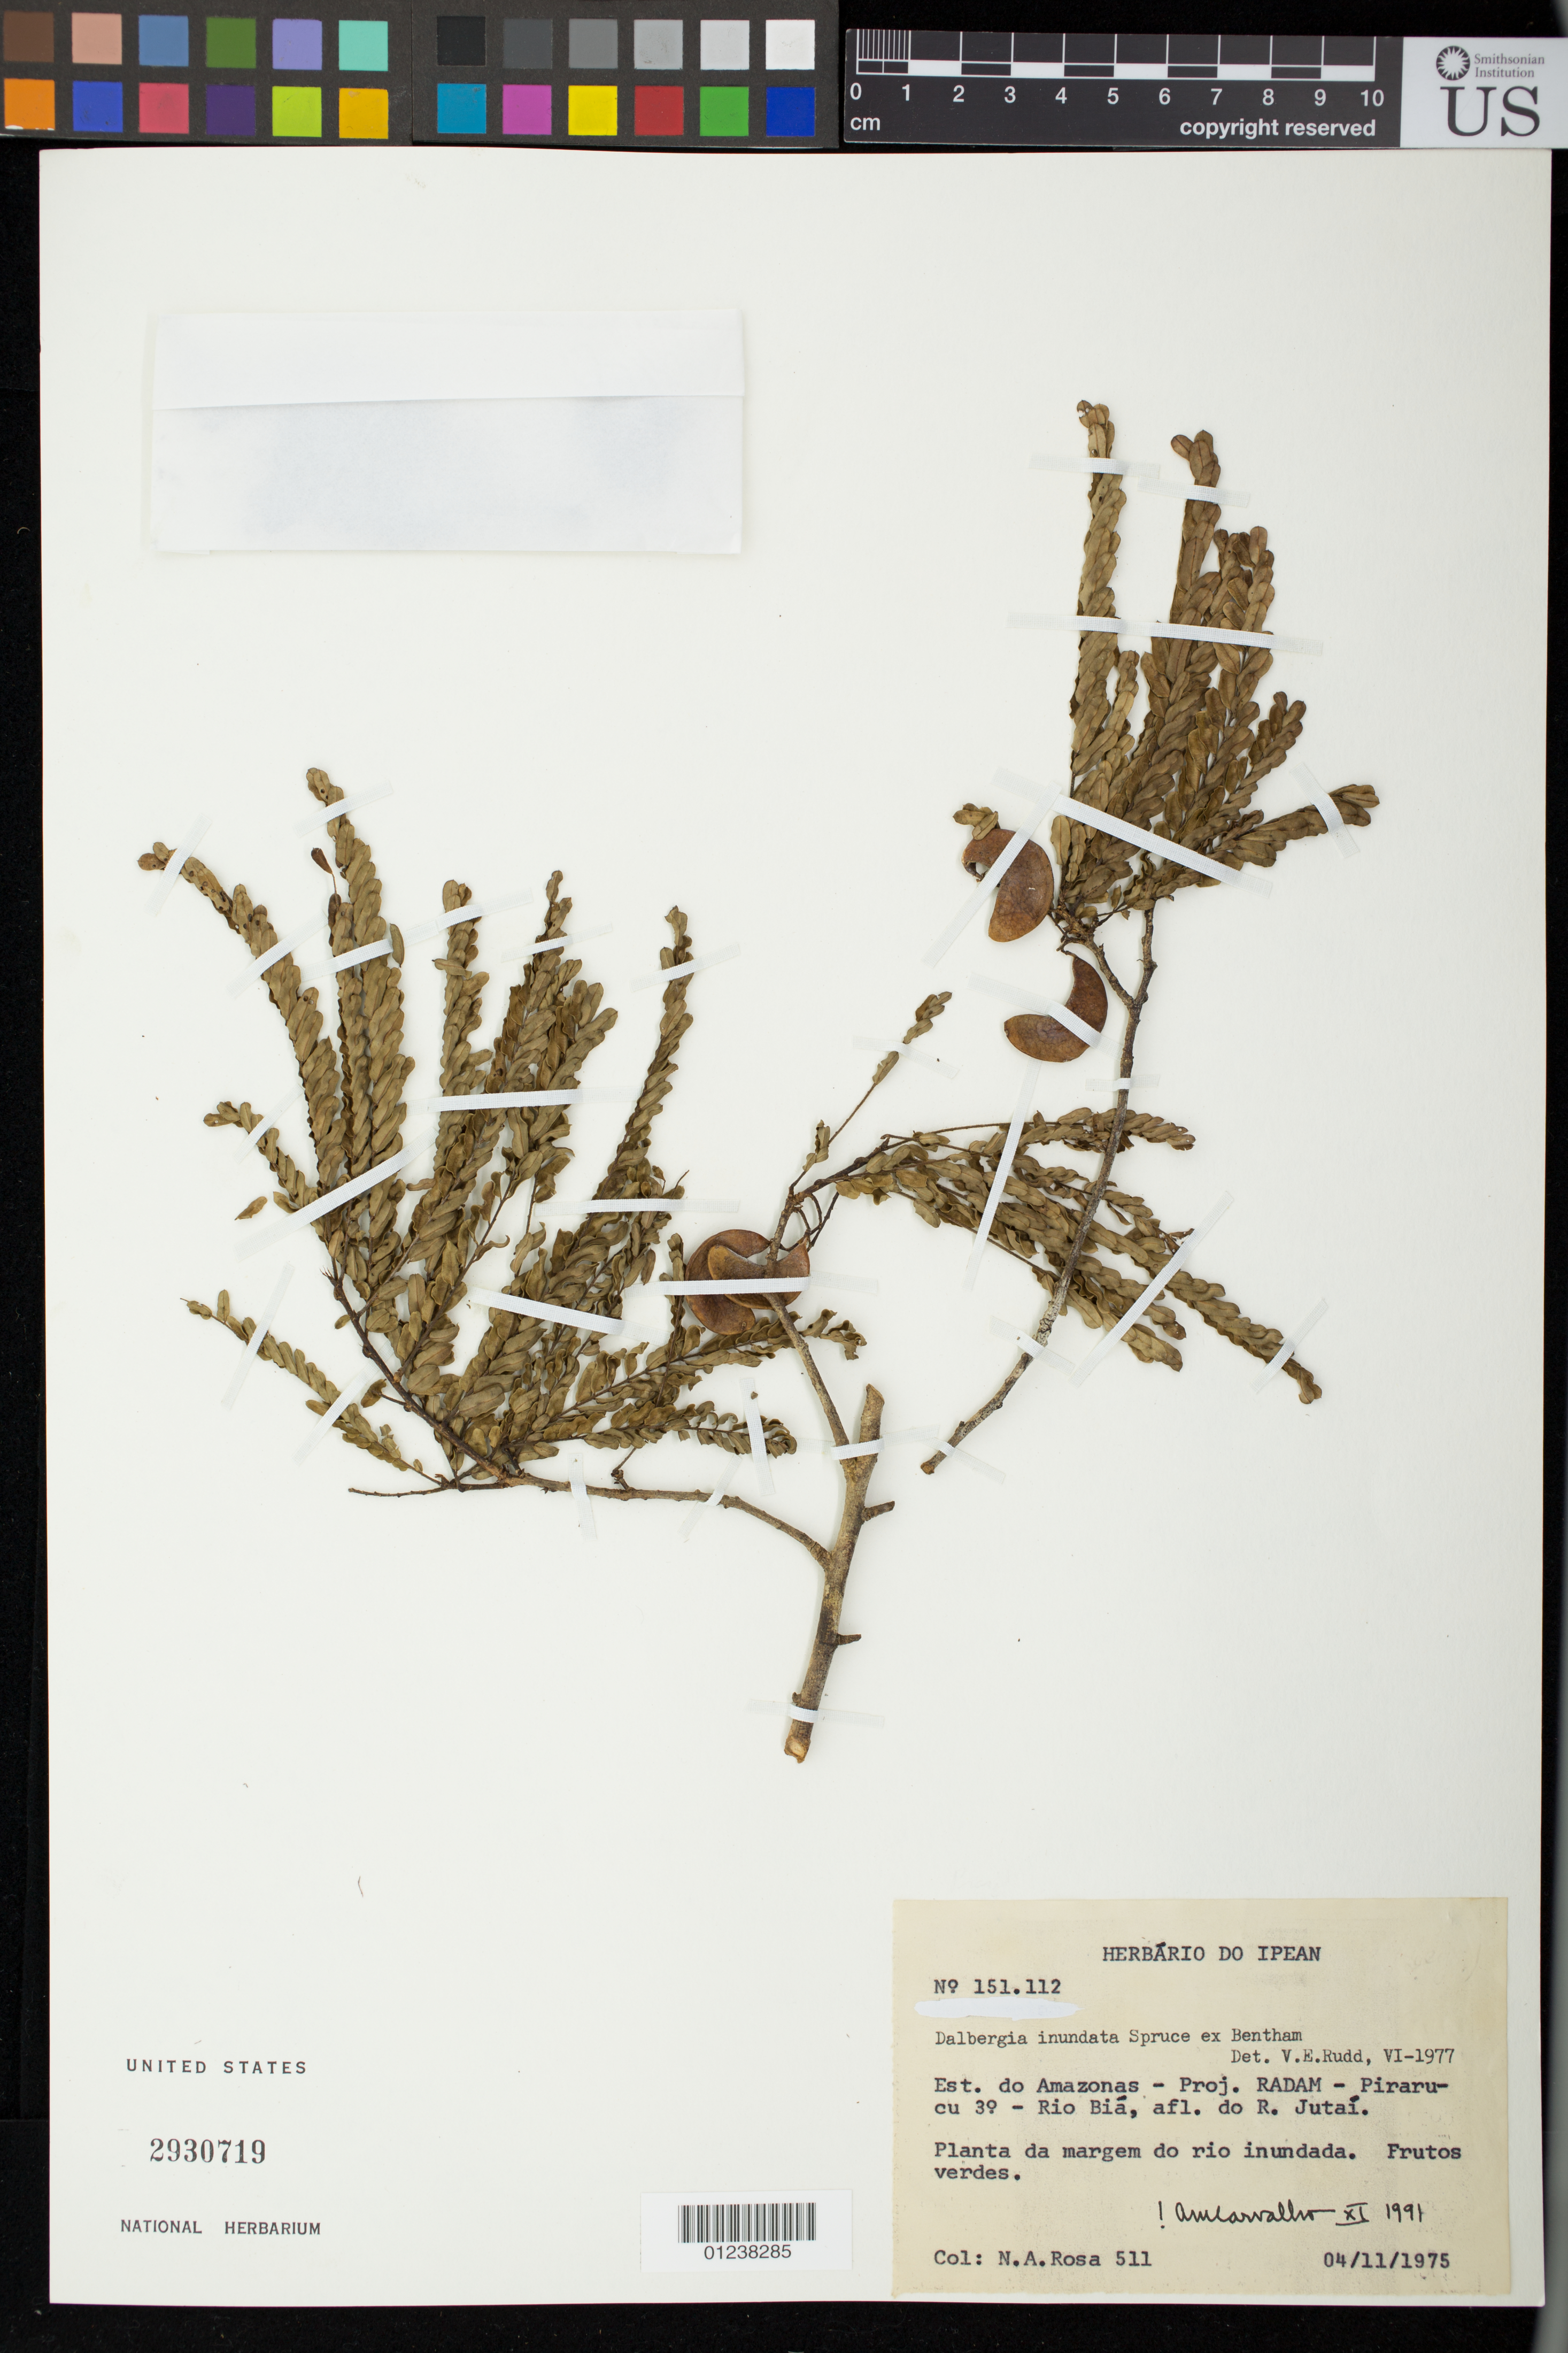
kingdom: Plantae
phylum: Tracheophyta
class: Magnoliopsida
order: Fabales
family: Fabaceae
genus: Dalbergia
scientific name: Dalbergia inundata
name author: Benth.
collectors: N. A. Rosa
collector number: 511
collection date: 1975-11-04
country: Brazil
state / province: Amazonas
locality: Proj. RADAM - Piraru - cu 30º - Rio Bia, afl. do Rio Jutai.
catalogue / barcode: US 2930719